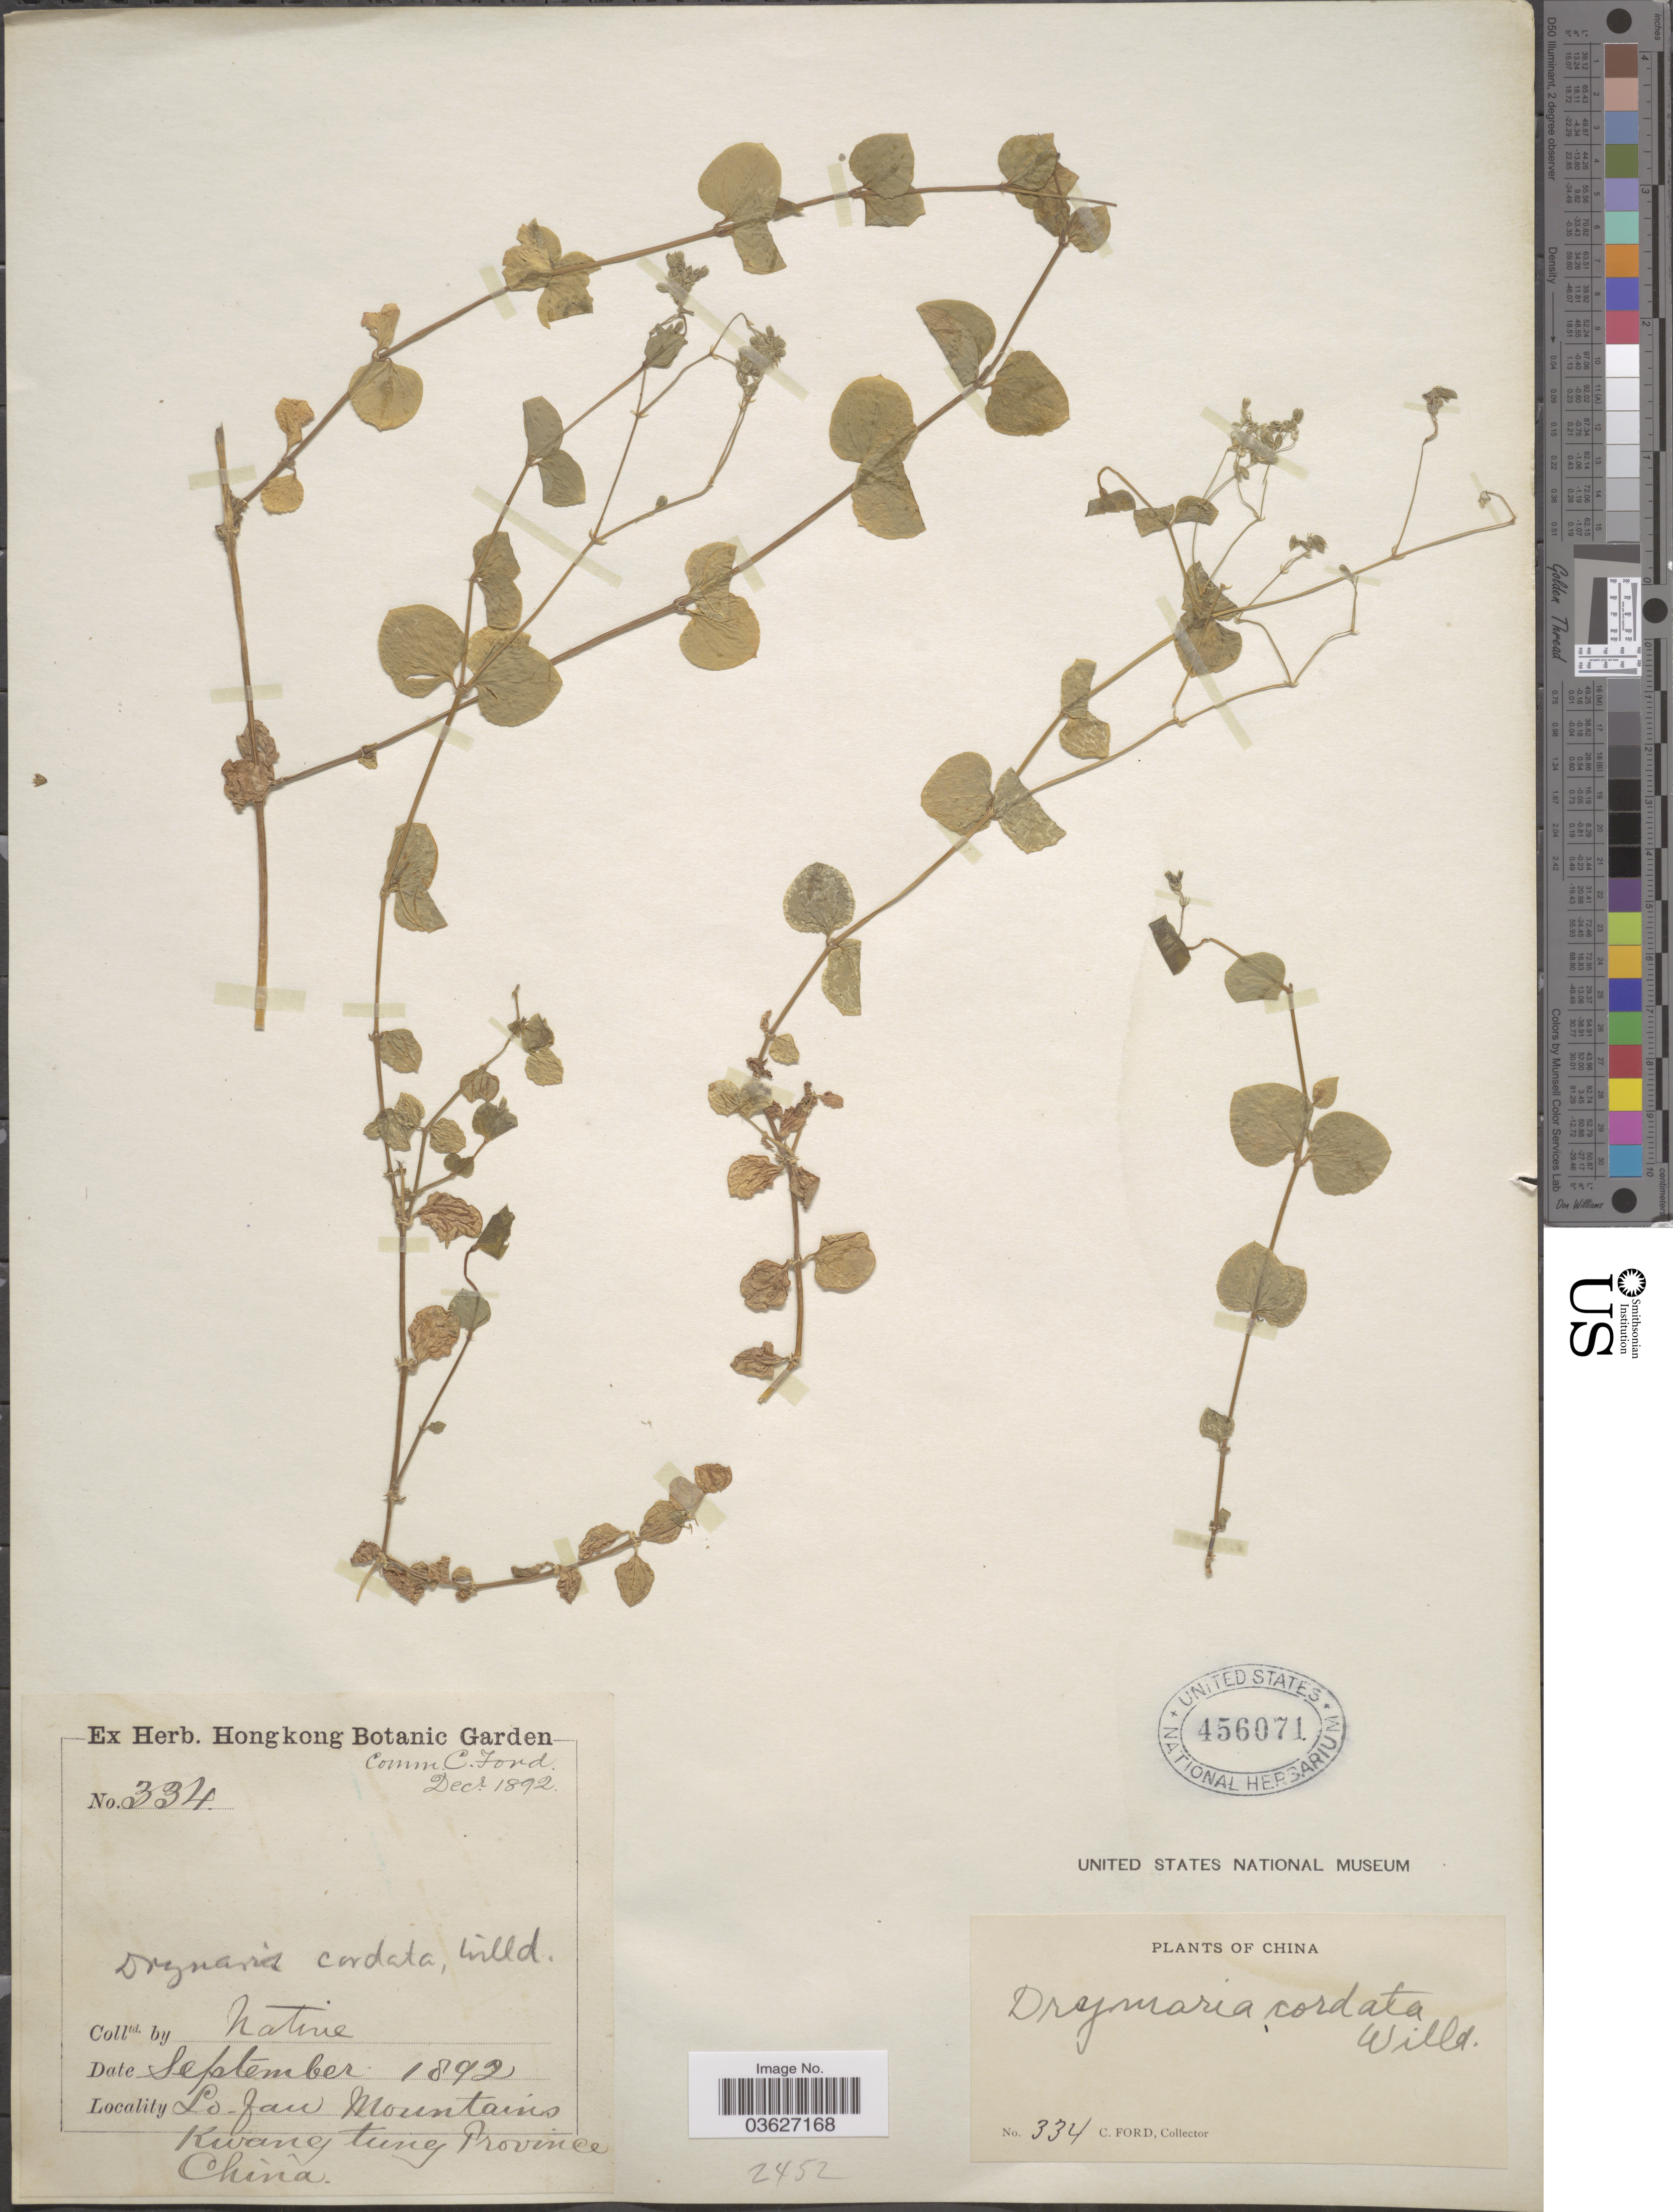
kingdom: Plantae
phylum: Tracheophyta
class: Magnoliopsida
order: Caryophyllales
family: Caryophyllaceae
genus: Drymaria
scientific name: Drymaria cordata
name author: (L.) Willd. ex Schult.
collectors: C. Ford & Native collector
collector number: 334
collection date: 1892-09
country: China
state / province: Guangdong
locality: Lo-fau Mountains. Kwangtung Province.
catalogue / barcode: US 456071